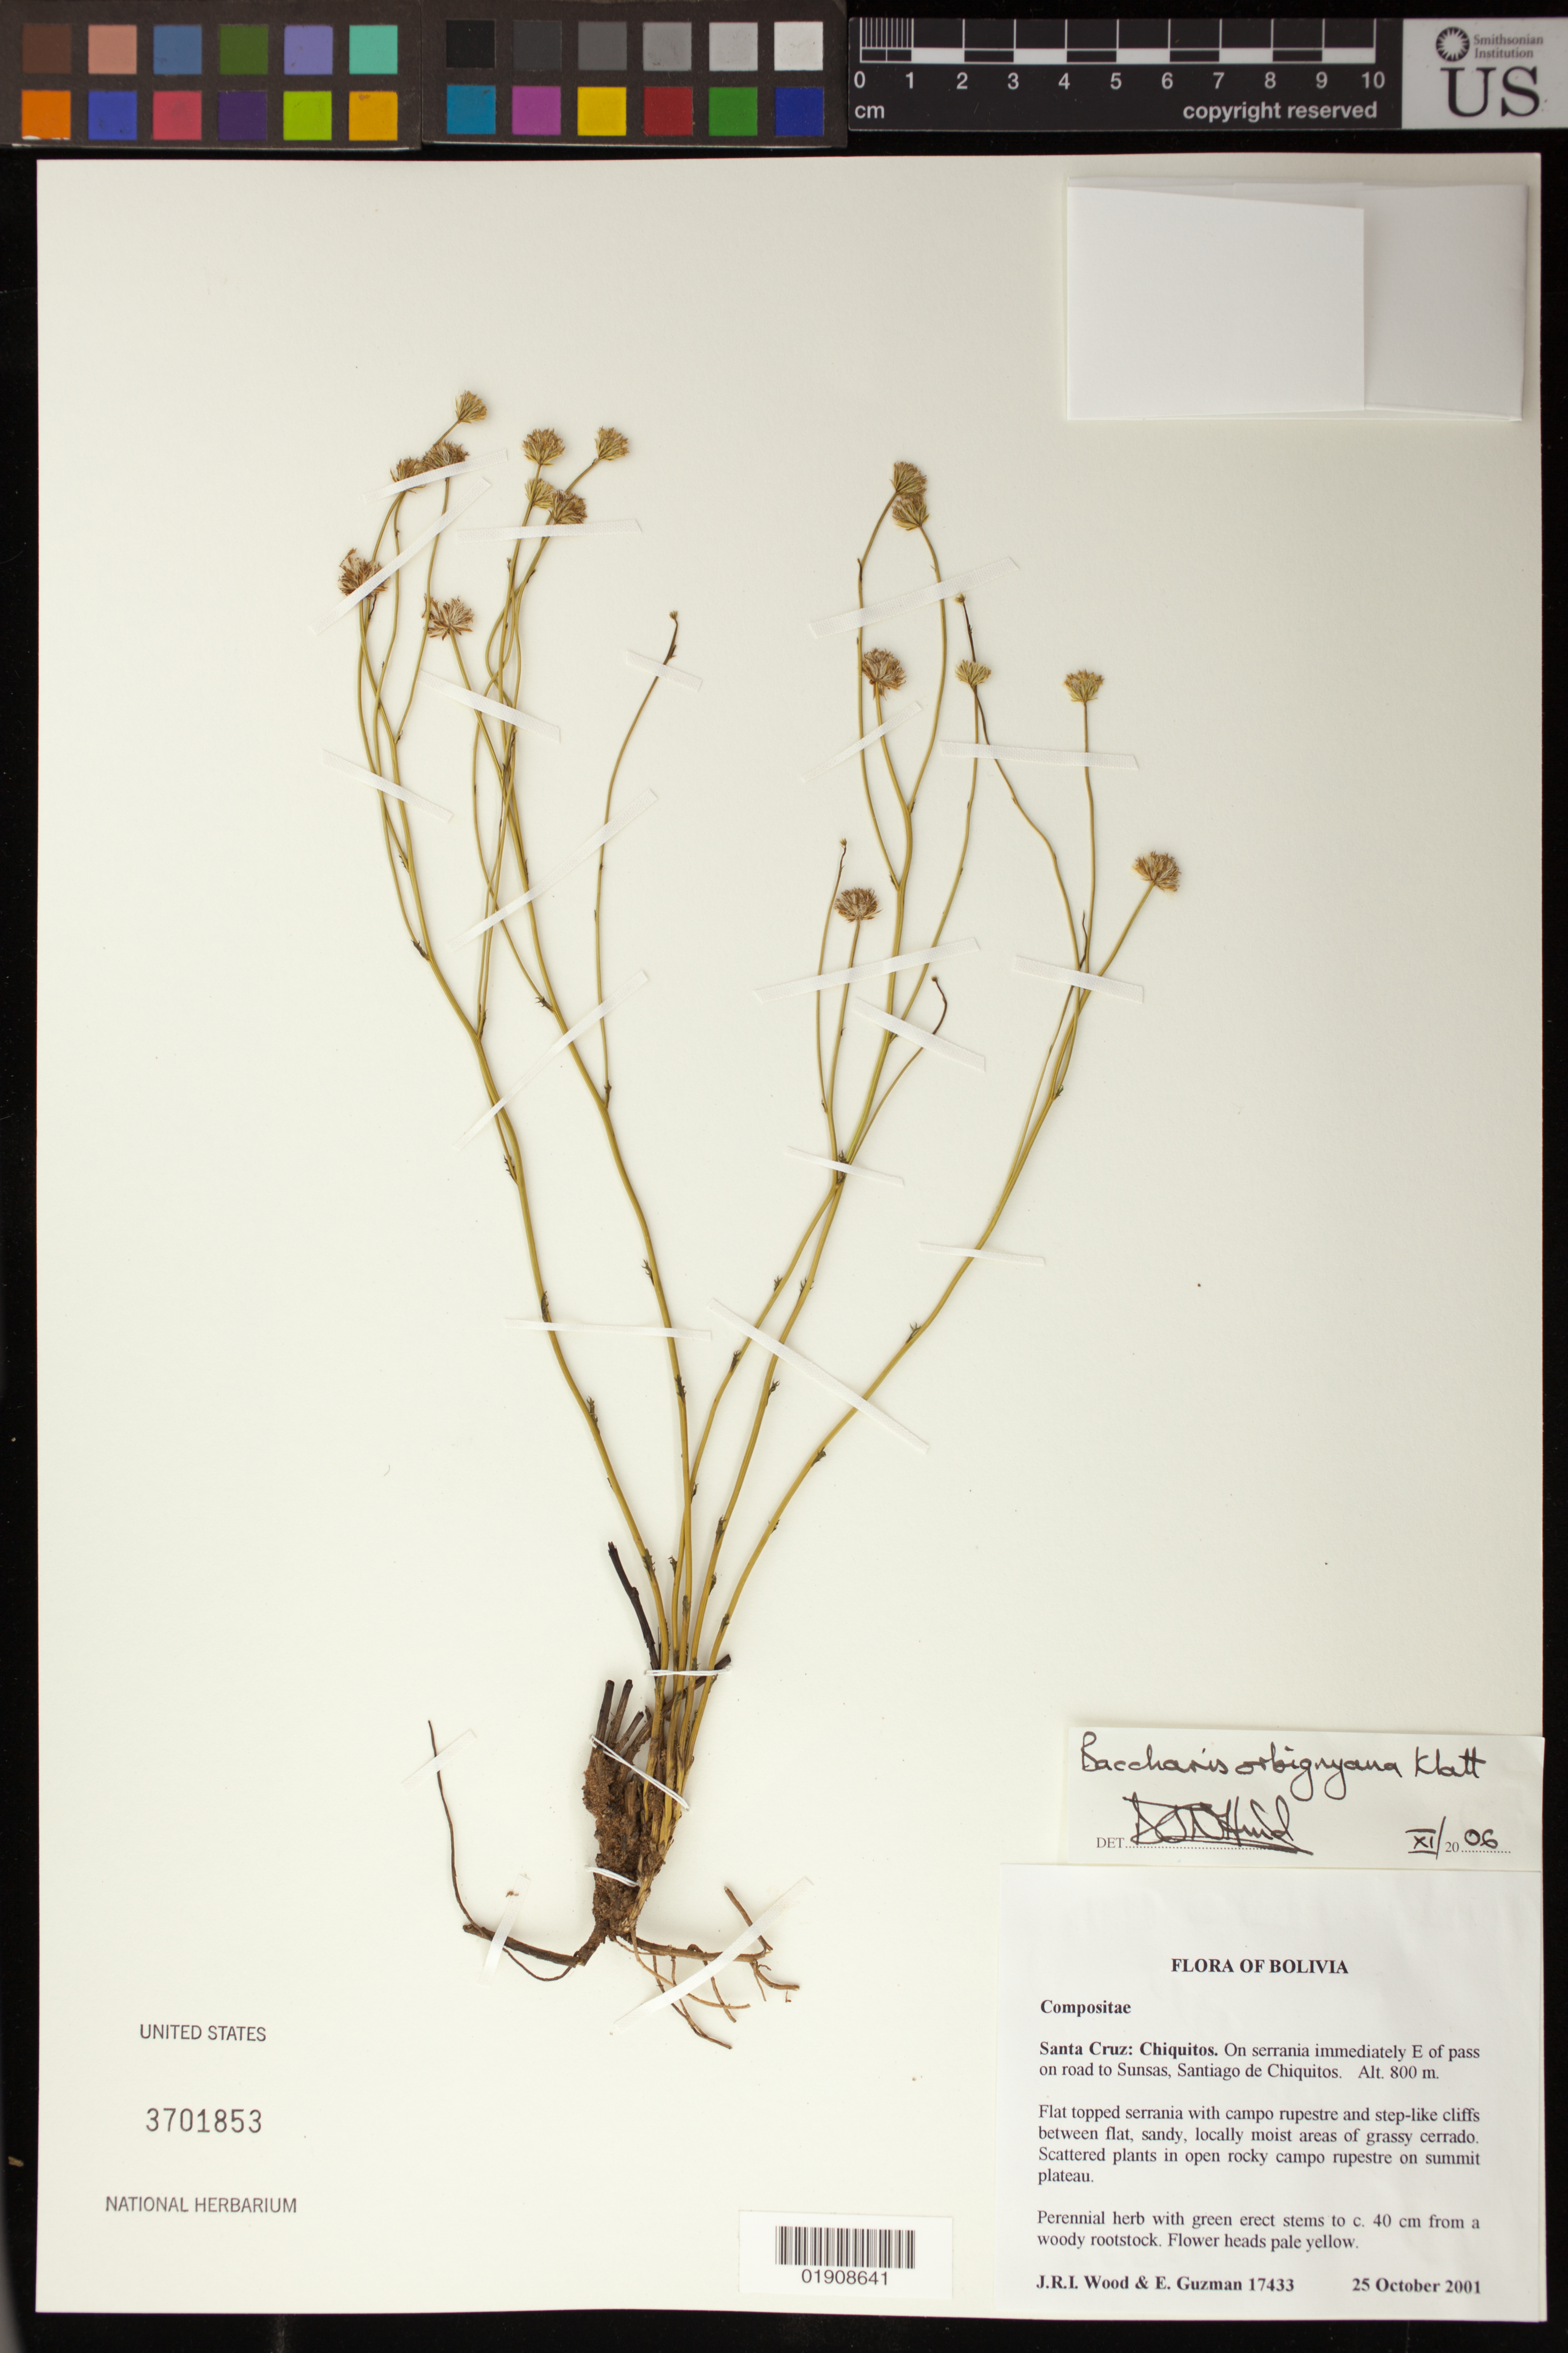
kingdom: Plantae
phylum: Tracheophyta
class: Magnoliopsida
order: Asterales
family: Asteraceae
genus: Baccharis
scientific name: Baccharis orbignyana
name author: Klatt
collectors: J. R. I. Wood & E. Guzman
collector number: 17433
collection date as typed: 25 October 2001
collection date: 2001-10-25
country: Bolivia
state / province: Santa Cruz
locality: Chiquitos, On serrania immediately E of pass on road to Sunsas, Santiago de Chiquitos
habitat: Flat topped serrania with campos rupestre and step-like cliffs between flat, sandy, locally moist areas of grassy cerrado. Scattered palnts in open rocky campo rupestre on summit plateau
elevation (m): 800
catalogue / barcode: US 3701853